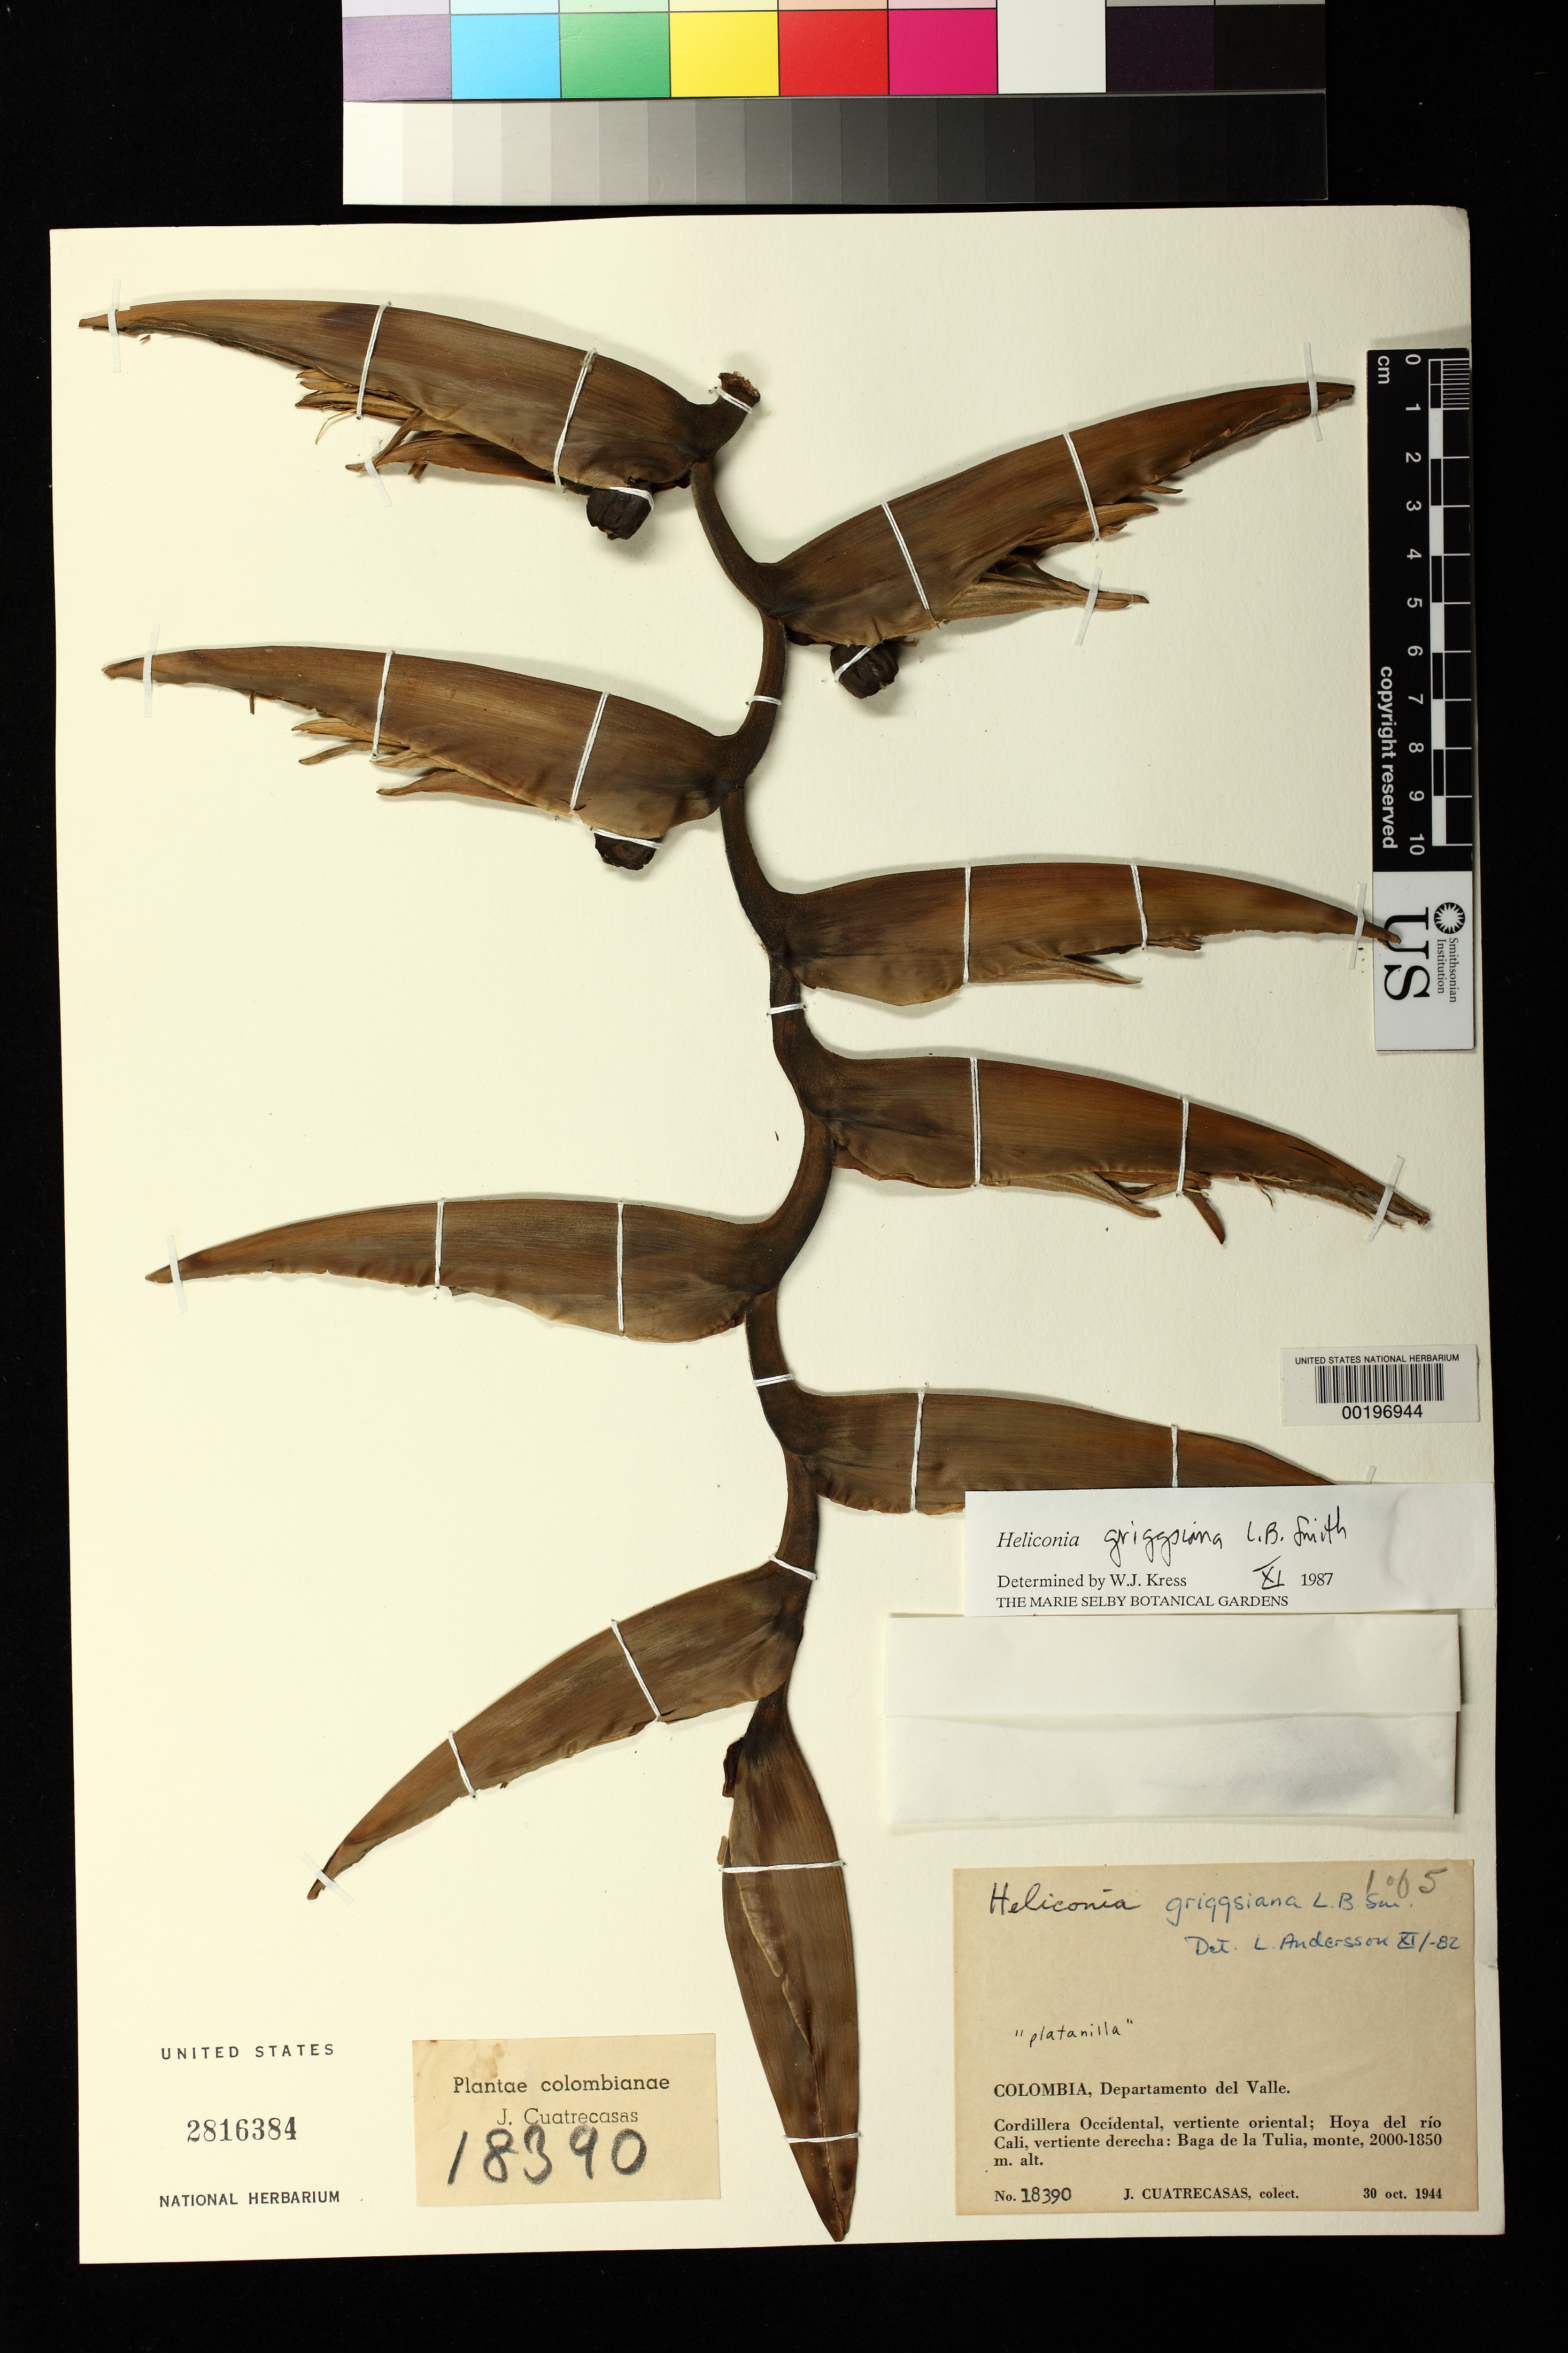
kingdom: Plantae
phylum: Tracheophyta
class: Liliopsida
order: Zingiberales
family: Heliconiaceae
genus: Heliconia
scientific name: Heliconia griggsiana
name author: L.B. Sm.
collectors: J. Cuatrecasas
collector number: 18390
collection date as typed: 30 Oct 1944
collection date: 1944-10-30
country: Colombia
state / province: Valle del Cauca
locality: Cordillera Occidental, eastern slope; Valley of Rio Cali, right bank: baga de la Tulia, forest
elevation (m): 1850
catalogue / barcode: US 2816384